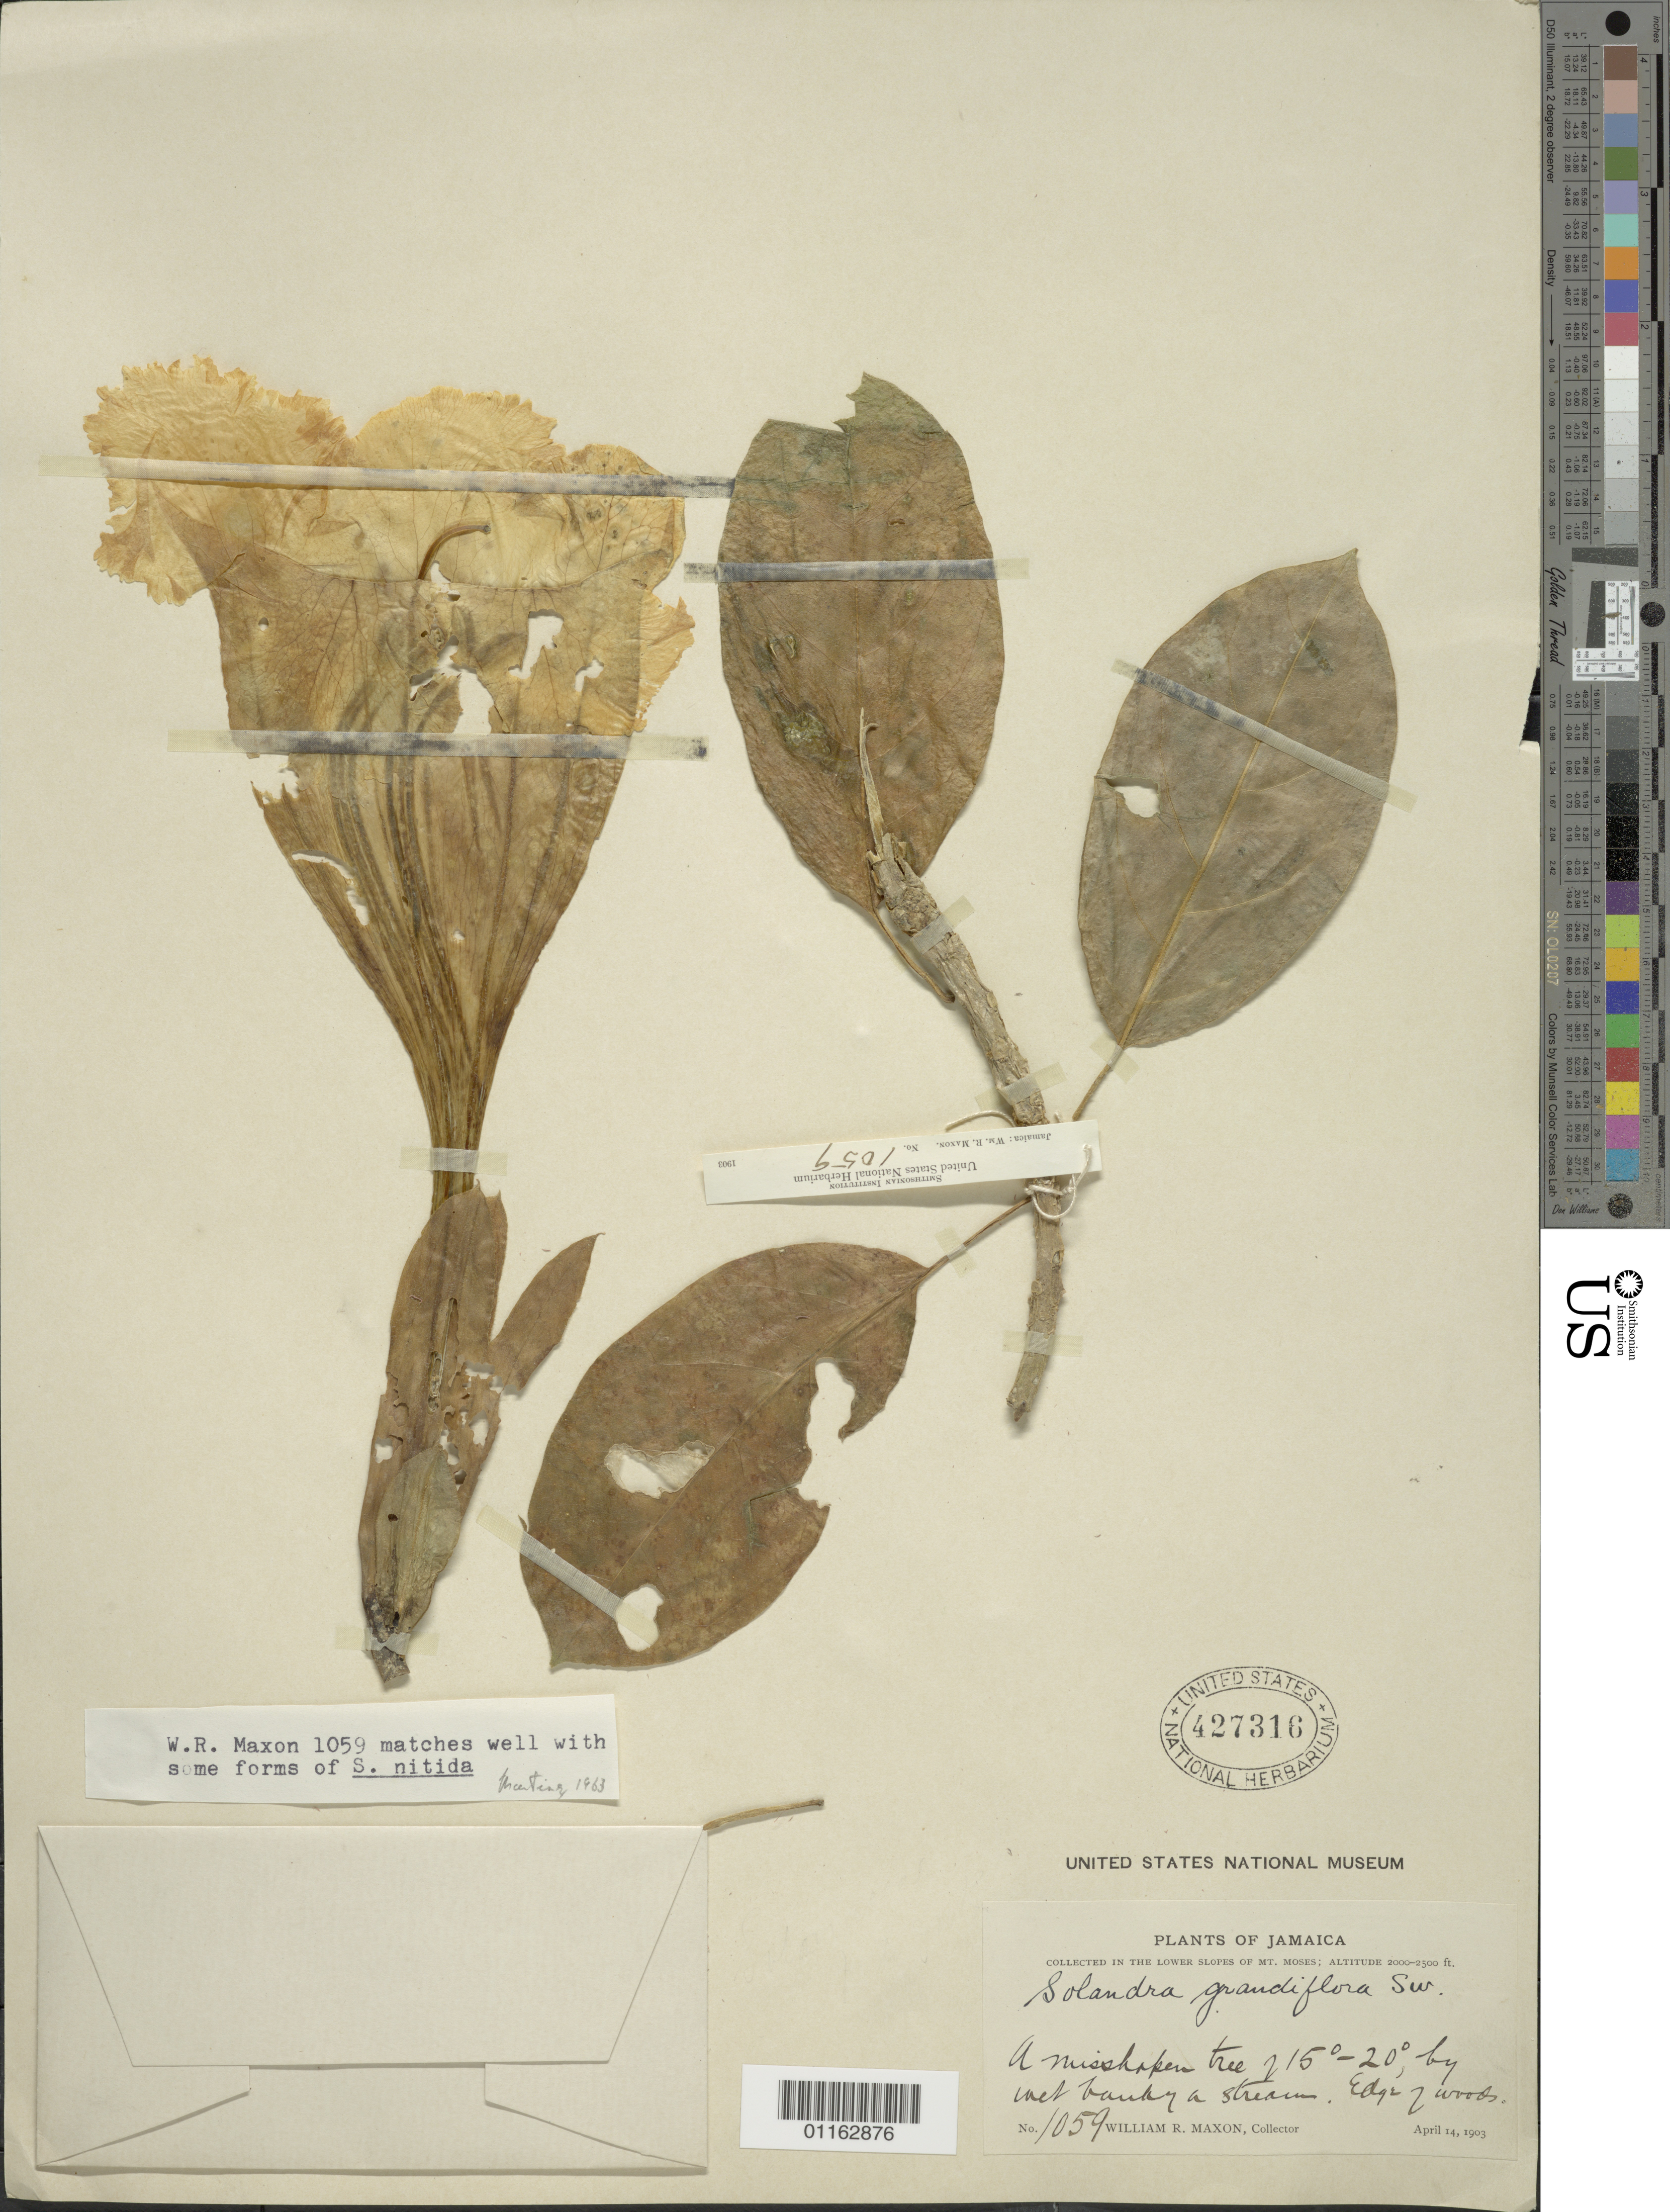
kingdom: Plantae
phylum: Tracheophyta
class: Magnoliopsida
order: Solanales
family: Solanaceae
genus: Solandra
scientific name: Solandra grandiflora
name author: Sw.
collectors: W. R. Maxon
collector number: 1059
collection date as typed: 14 Apr 1903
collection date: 1903-04-14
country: Jamaica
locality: the lower slopes of Mt. Mosesby a stream edge of woods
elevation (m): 610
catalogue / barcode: US 427316